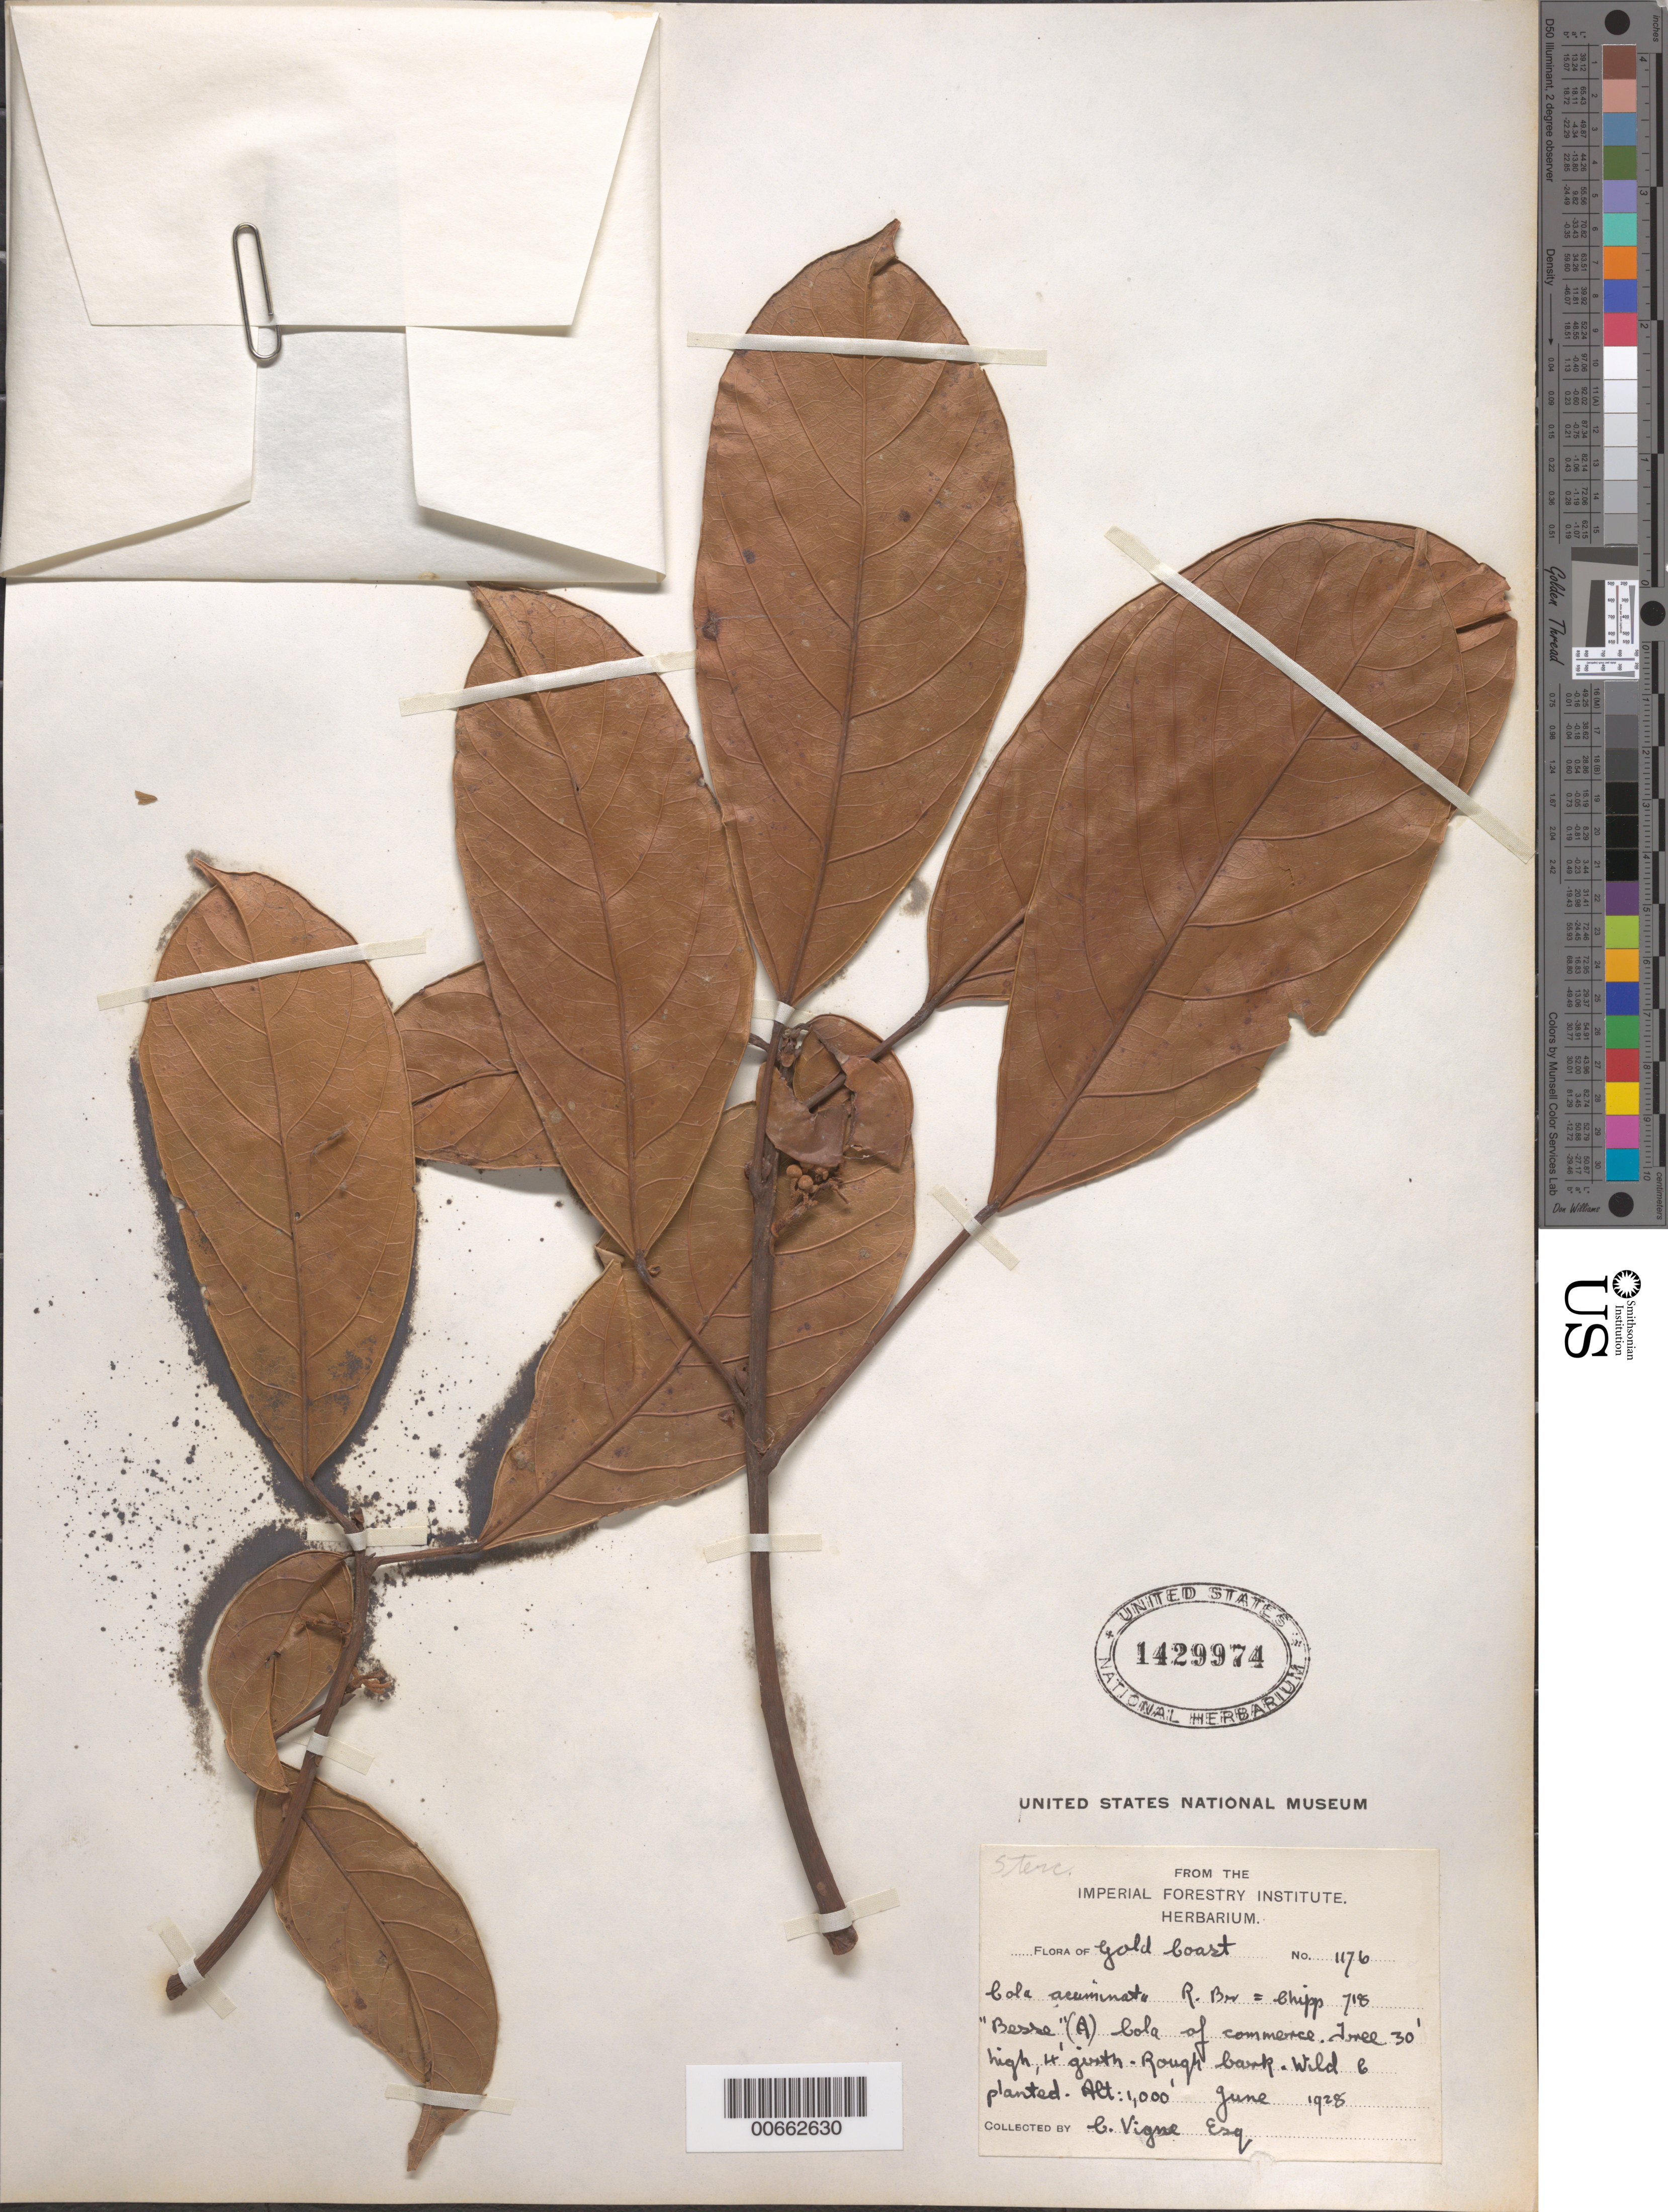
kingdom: Plantae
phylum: Tracheophyta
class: Magnoliopsida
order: Malvales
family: Malvaceae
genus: Cola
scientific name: Cola nitida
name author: (Vent.) Schott & Endl.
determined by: Dorr, L. J., (BOT), Smithsonian Institution - National Museum of Natural History (UNITED STATES)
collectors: C. Vigne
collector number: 1176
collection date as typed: Jun 1928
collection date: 1928-06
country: Ghana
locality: [Gold Coast]. Sine loc.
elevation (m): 305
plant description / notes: MAD, US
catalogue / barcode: US 1429974